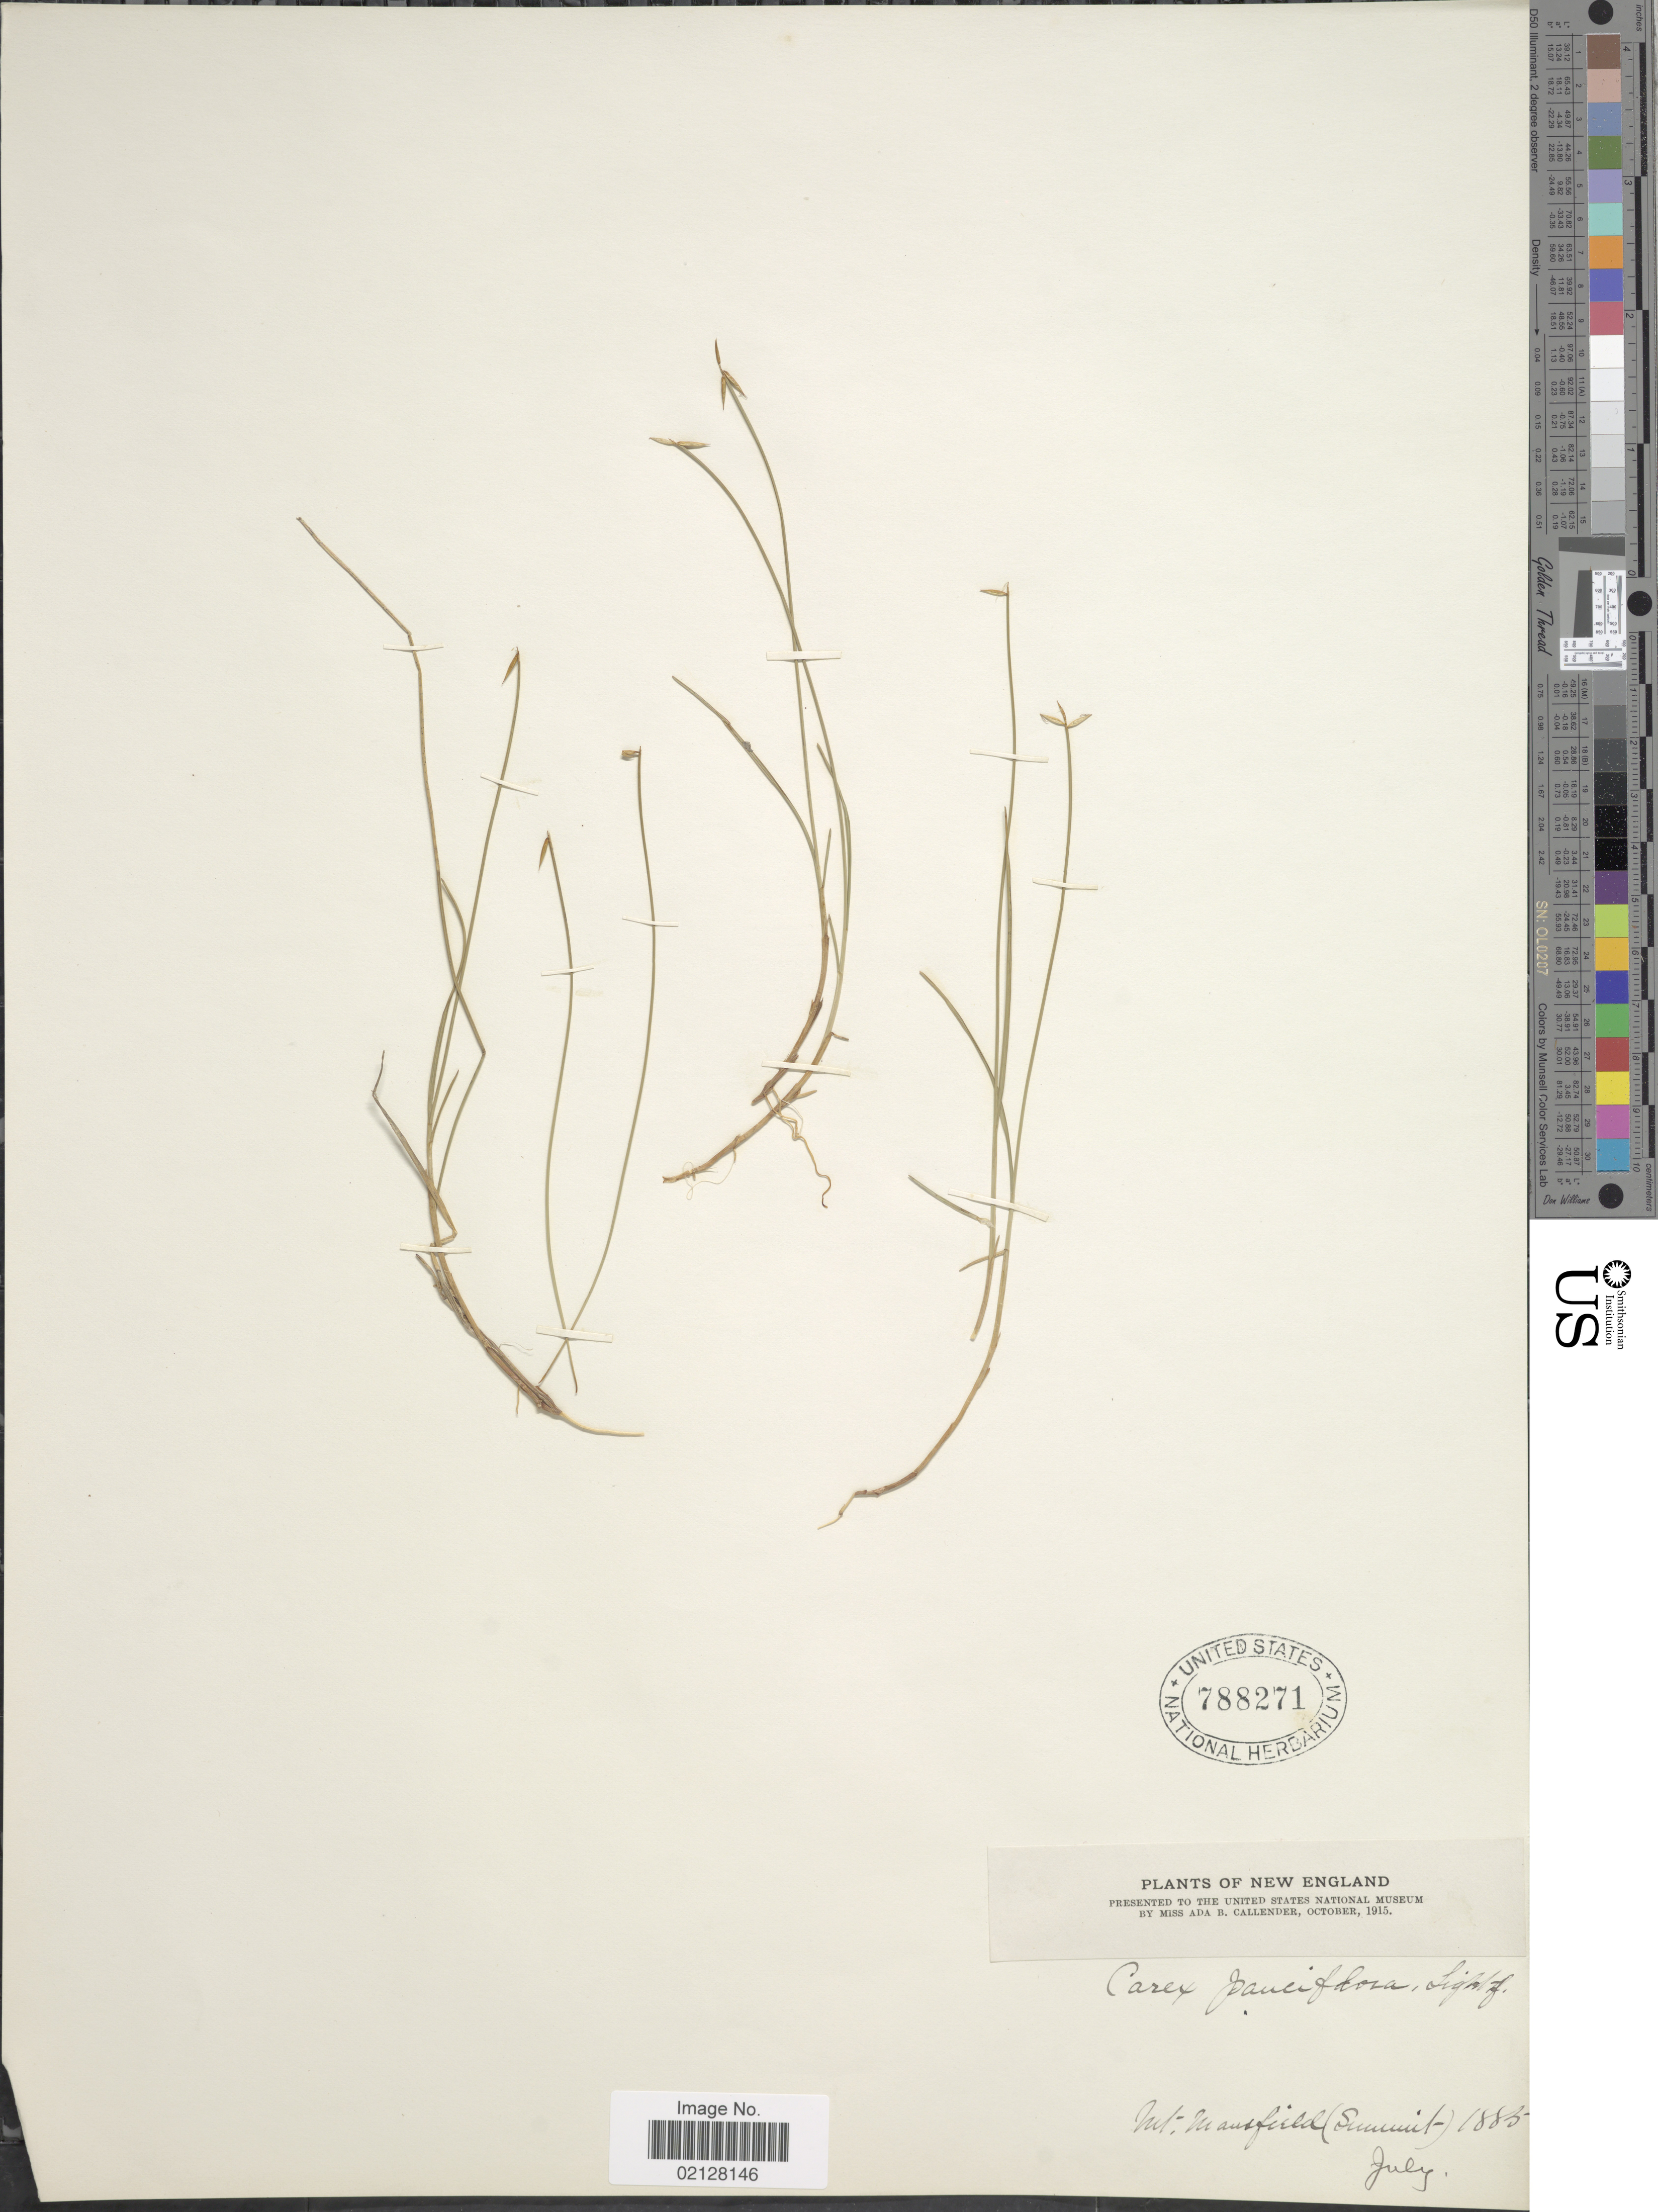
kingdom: Plantae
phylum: Tracheophyta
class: Liliopsida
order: Poales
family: Cyperaceae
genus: Carex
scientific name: Carex pauciflora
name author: Lightf.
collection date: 1885-07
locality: New England. Mt. Mansfield (Summit)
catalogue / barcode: US 788271